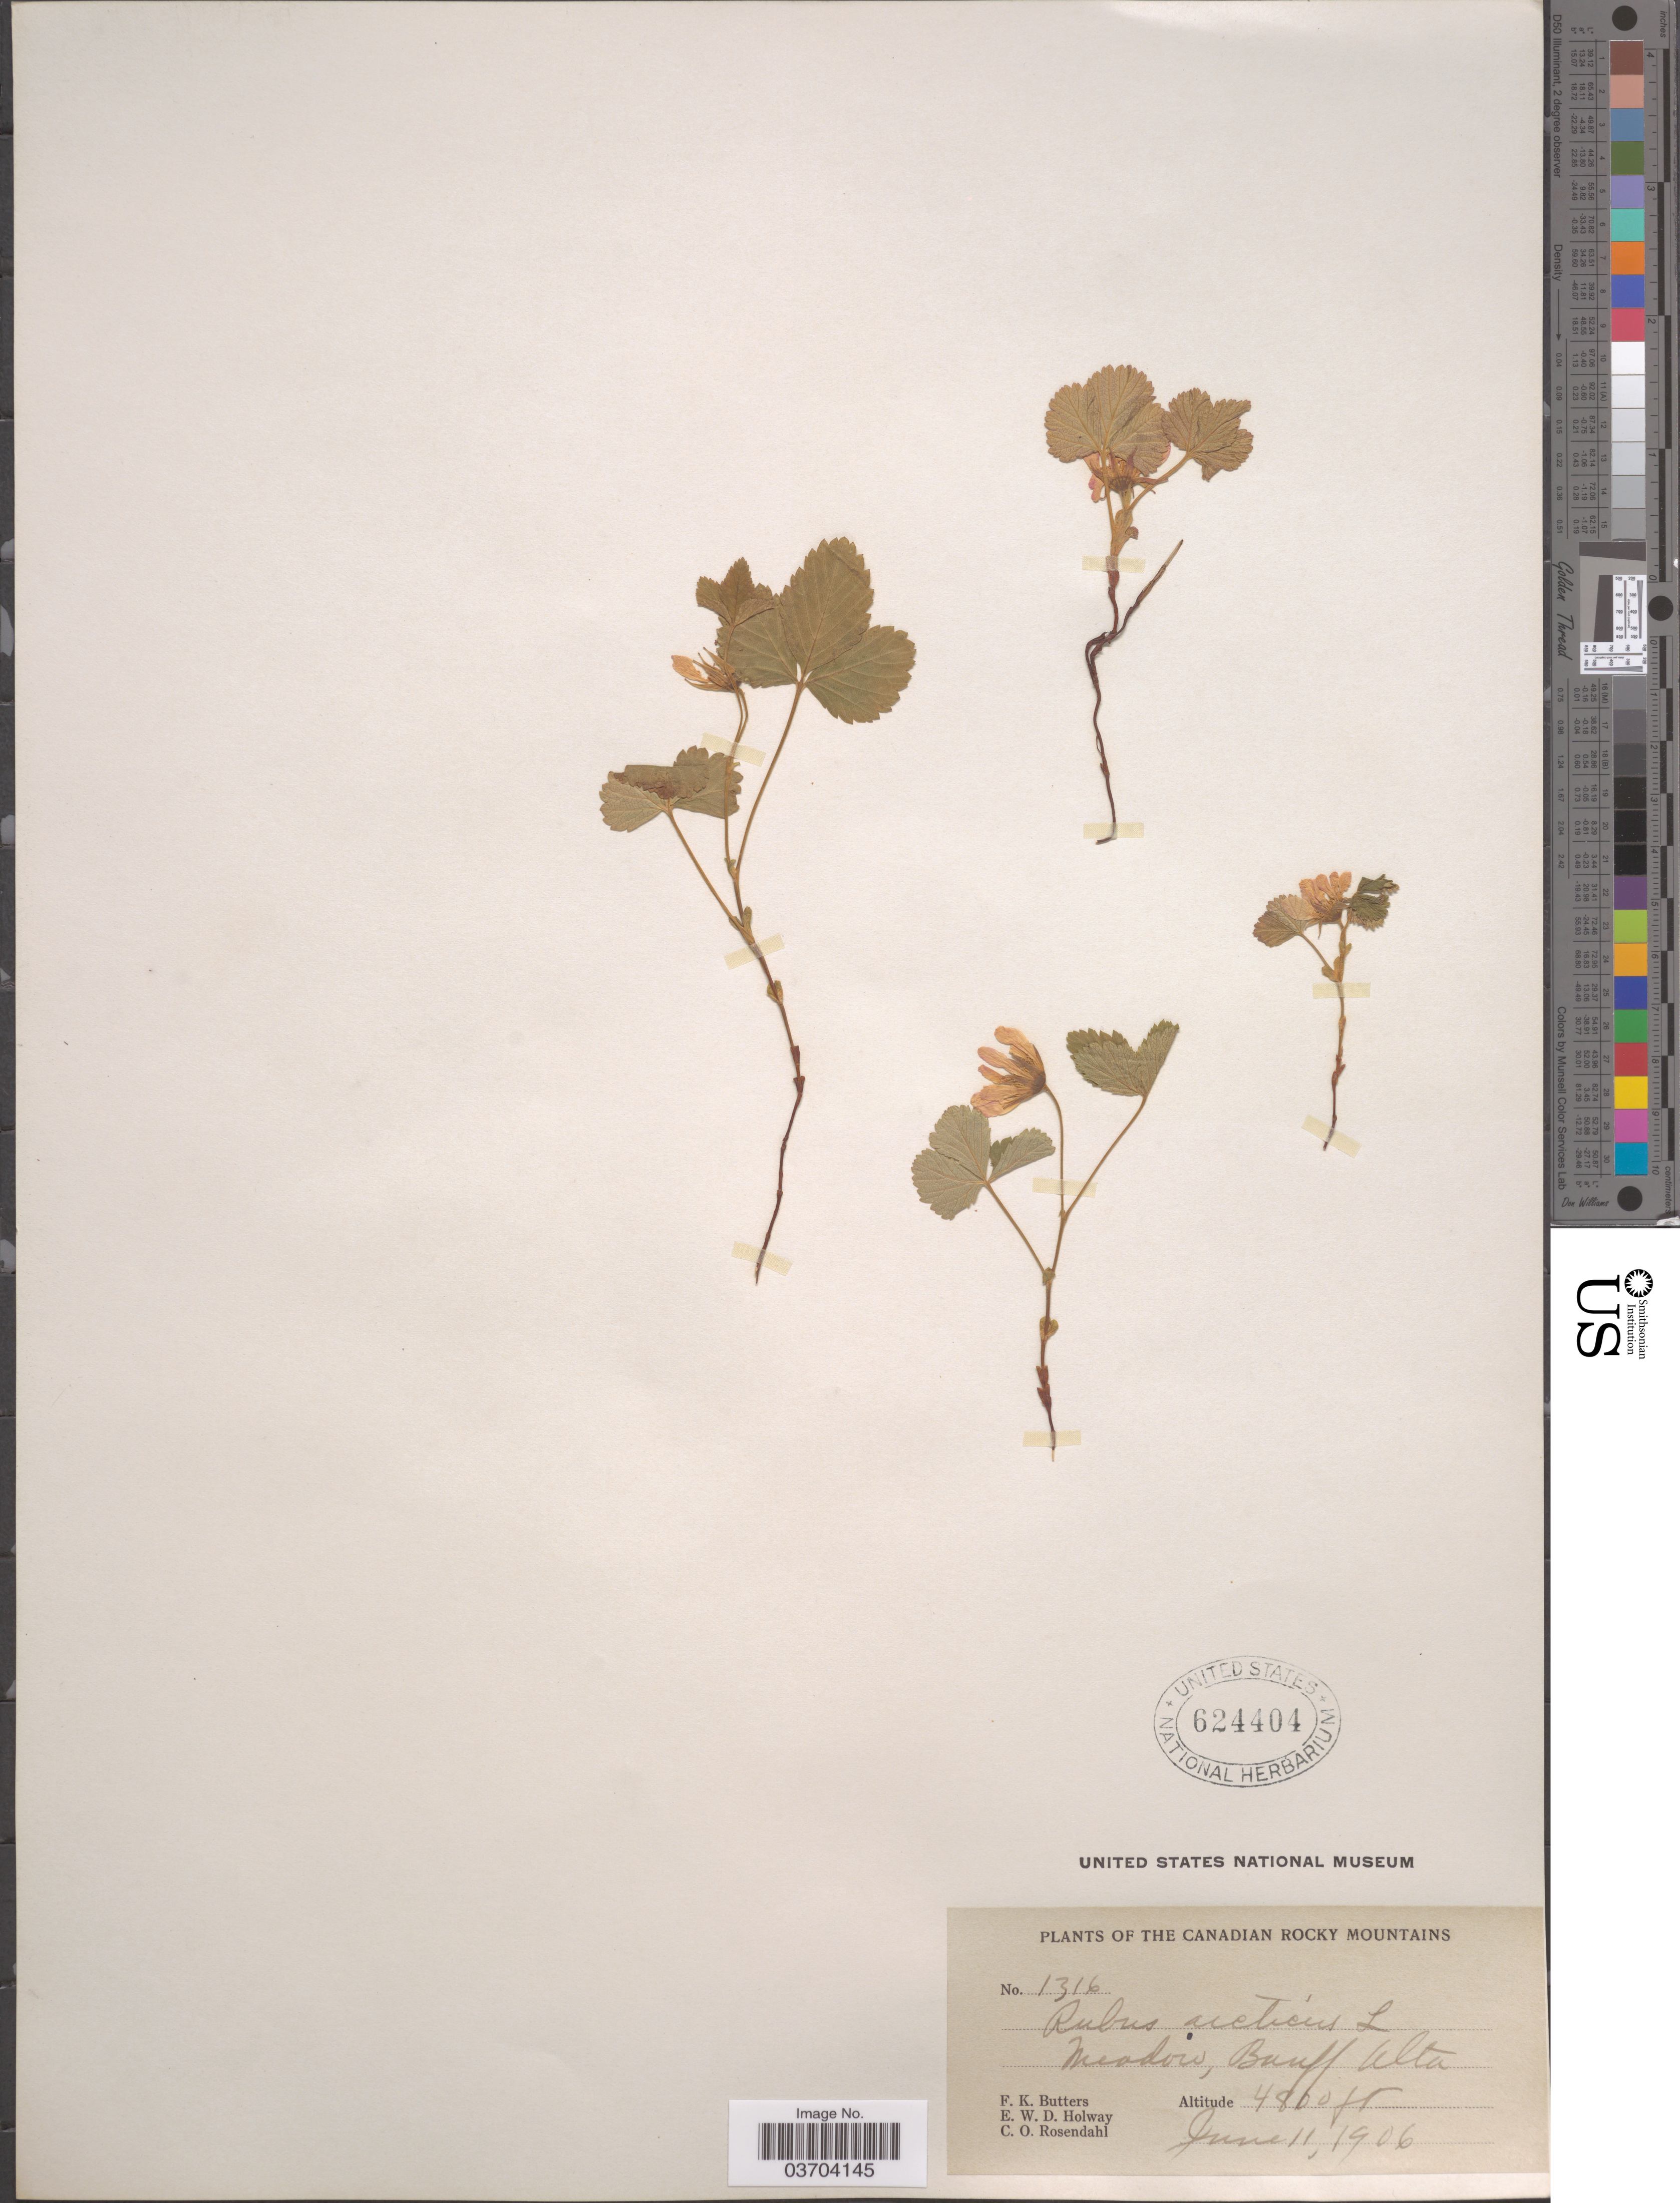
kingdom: Plantae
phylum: Tracheophyta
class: Magnoliopsida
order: Rosales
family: Rosaceae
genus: Rubus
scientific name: Rubus arcticus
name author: L.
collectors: F. K. Butters, E. W. D. Holway & C. O. Rosendahl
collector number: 1316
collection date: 1906-06-11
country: Canada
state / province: Alberta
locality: The Canadian Rocky Mountains. Banff.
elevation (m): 1463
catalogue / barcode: US 624404